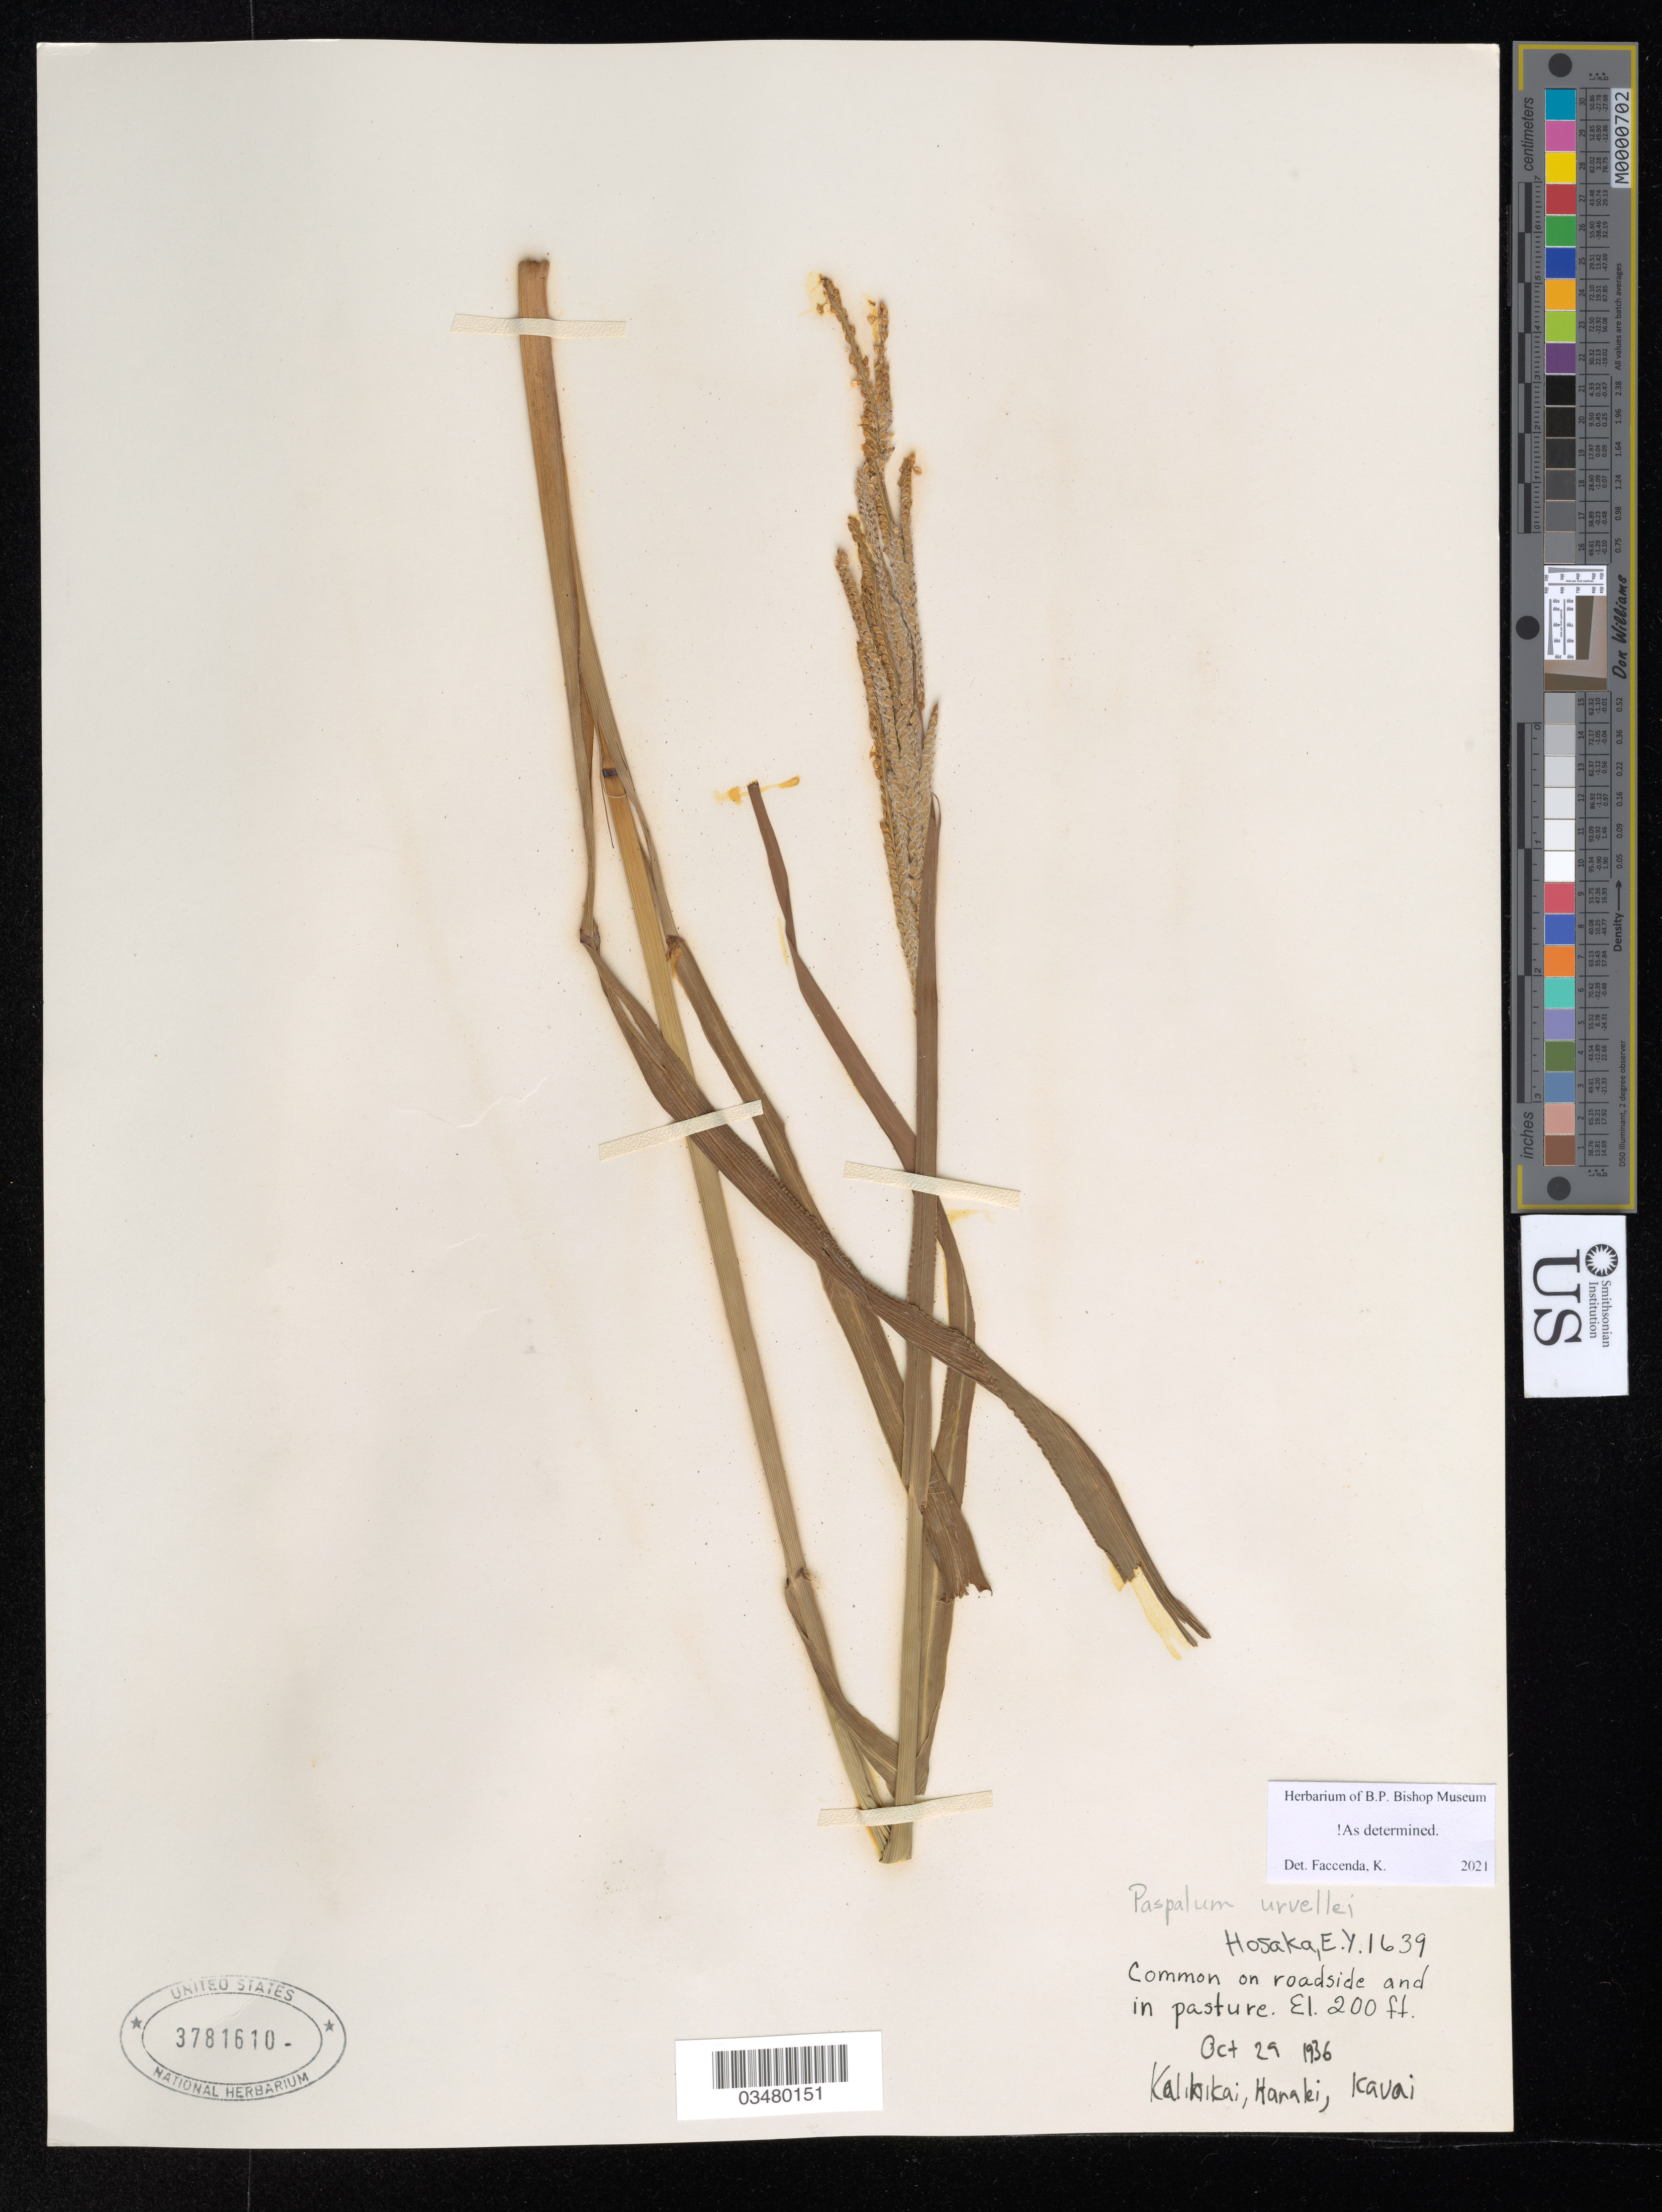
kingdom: Plantae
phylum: Tracheophyta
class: Liliopsida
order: Poales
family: Poaceae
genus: Paspalum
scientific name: Paspalum urvillei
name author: Steud.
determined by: Faccenda, K.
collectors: E. Y. Hosaka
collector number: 1639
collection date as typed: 29 Oct 1936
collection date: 1936-10-29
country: United States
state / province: Hawaii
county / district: Kauai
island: Kaua'i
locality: Kalihikai, Hanalei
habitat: Roadside and pasture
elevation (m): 61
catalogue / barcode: US 3781610